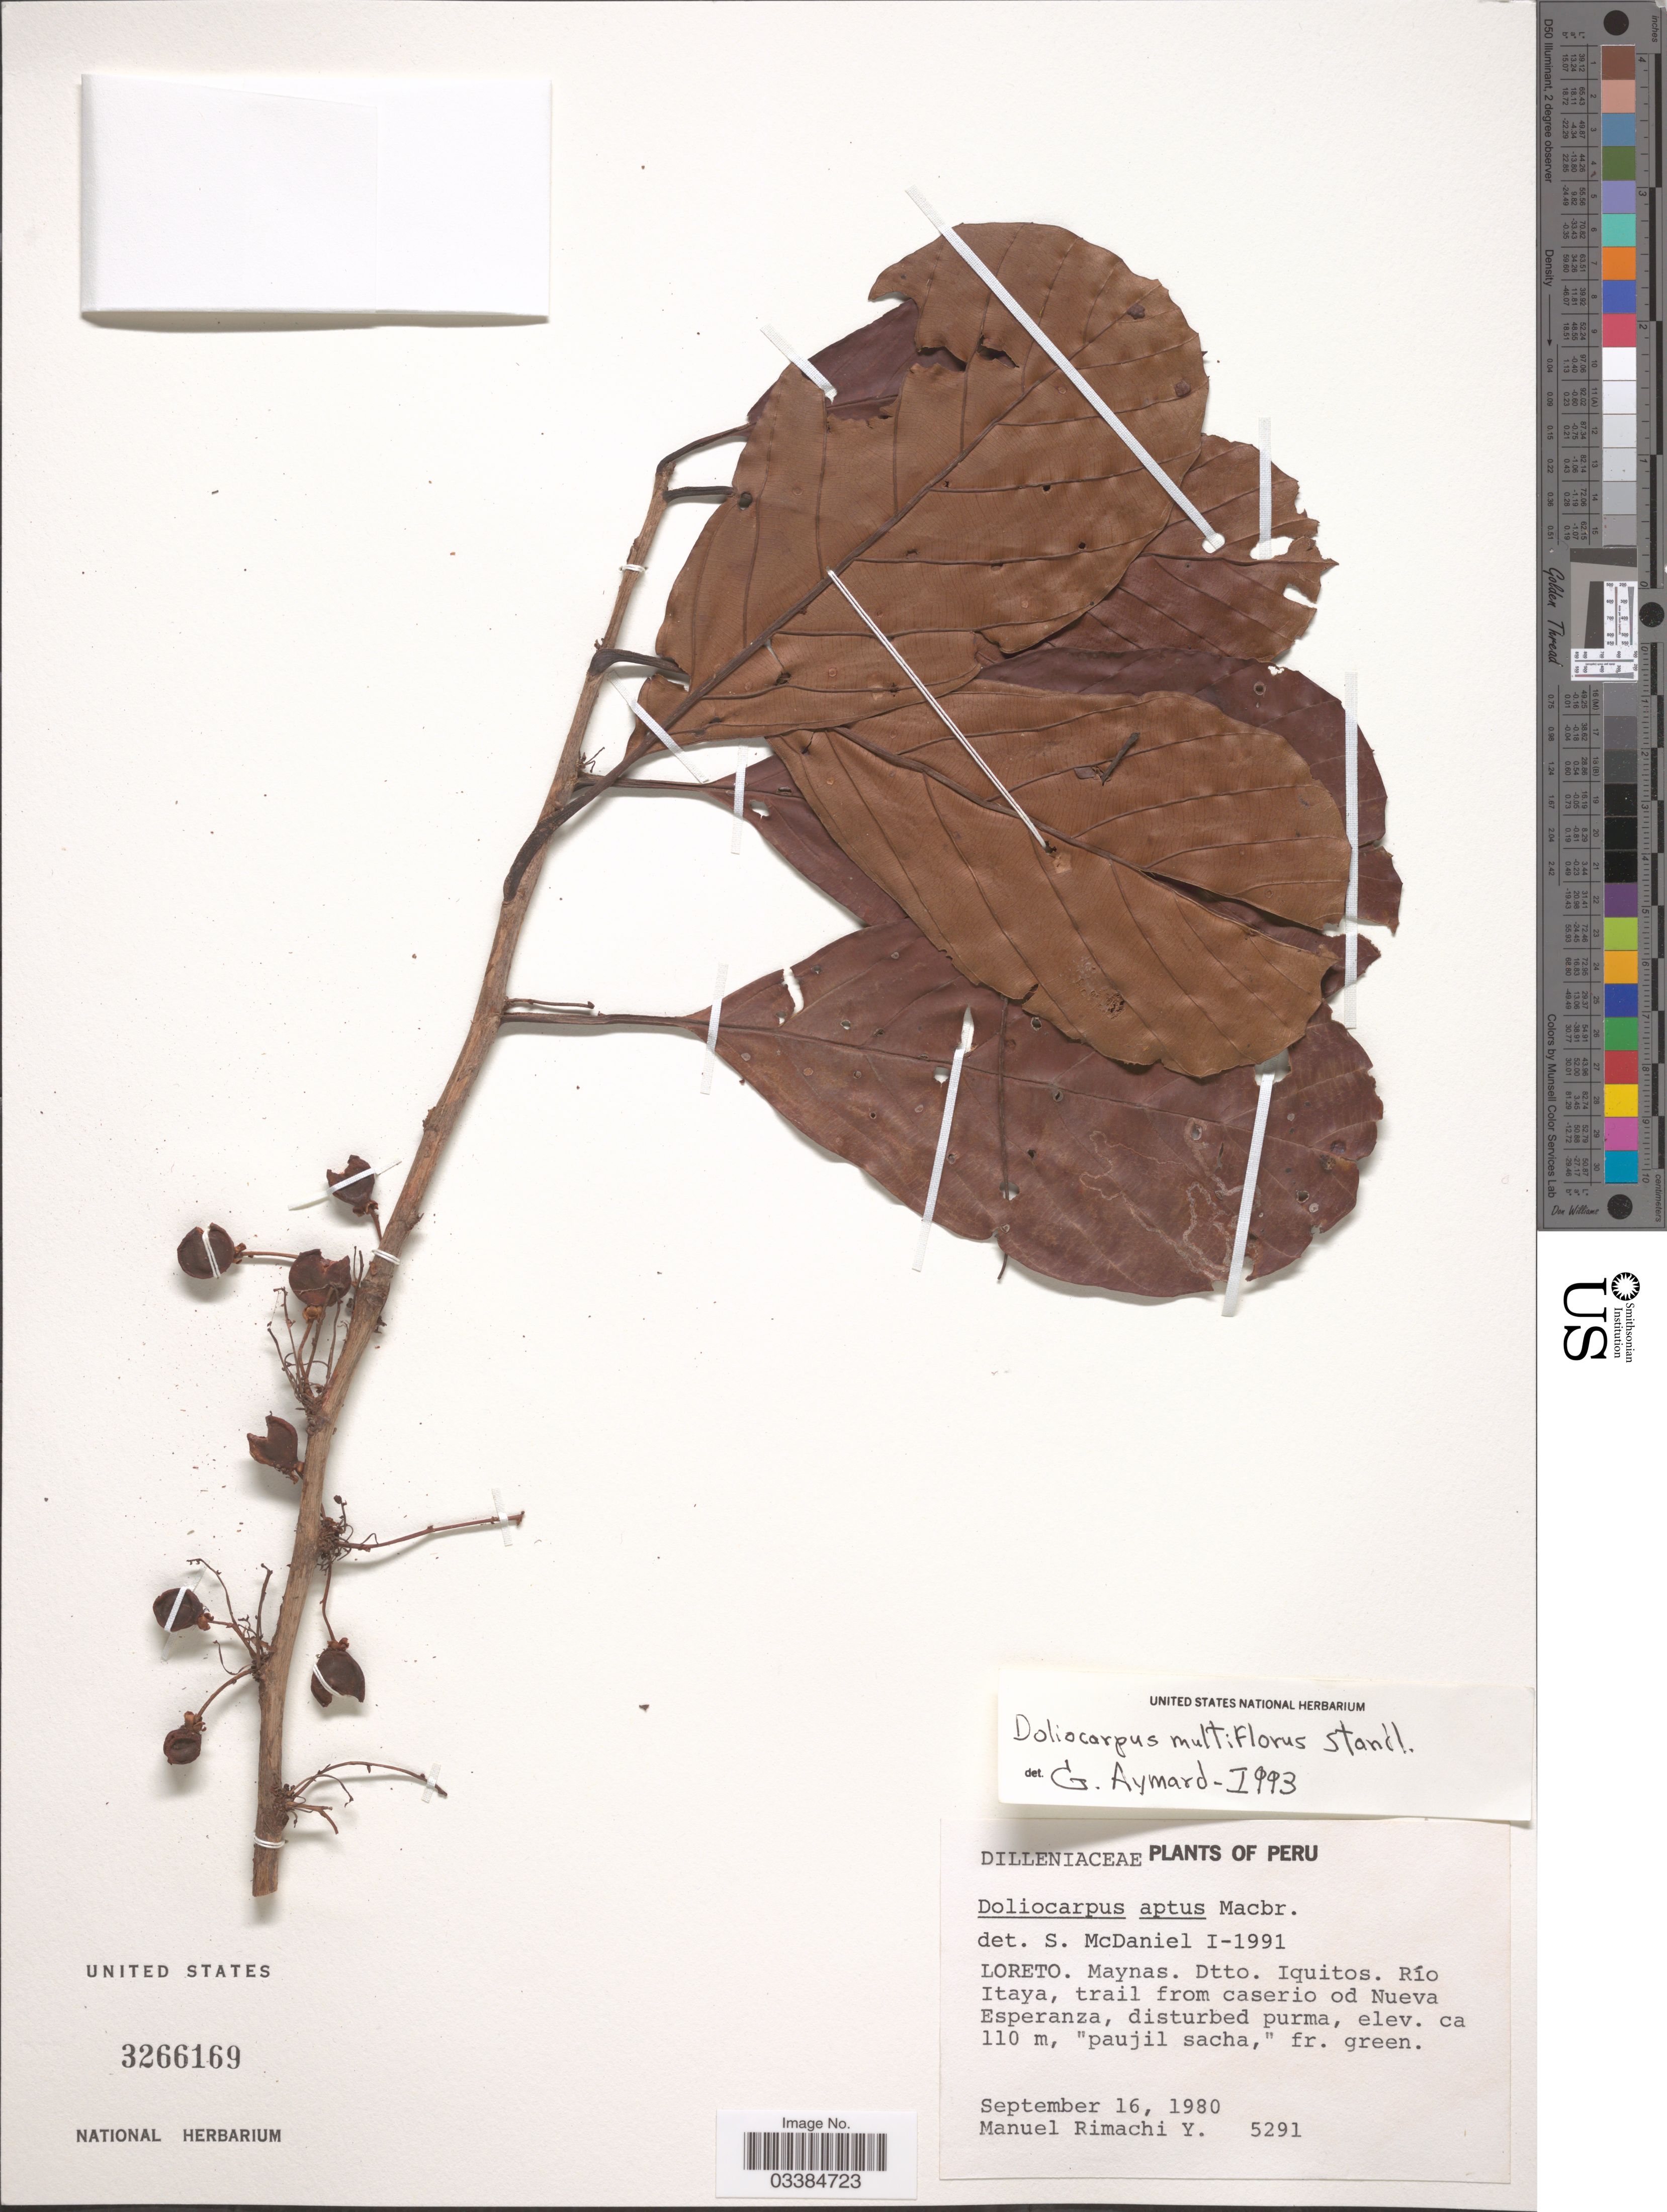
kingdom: Plantae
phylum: Tracheophyta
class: Magnoliopsida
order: Dilleniales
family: Dilleniaceae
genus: Doliocarpus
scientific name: Doliocarpus multiflorus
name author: Standl.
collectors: M. Rimachi Y.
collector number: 5291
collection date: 1980-09-16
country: Peru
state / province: Loreto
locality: Maynas. Dtto. Iquitos. Río Itaya, trail from caserio od Nueva Esperanza.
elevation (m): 110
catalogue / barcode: US 3266169